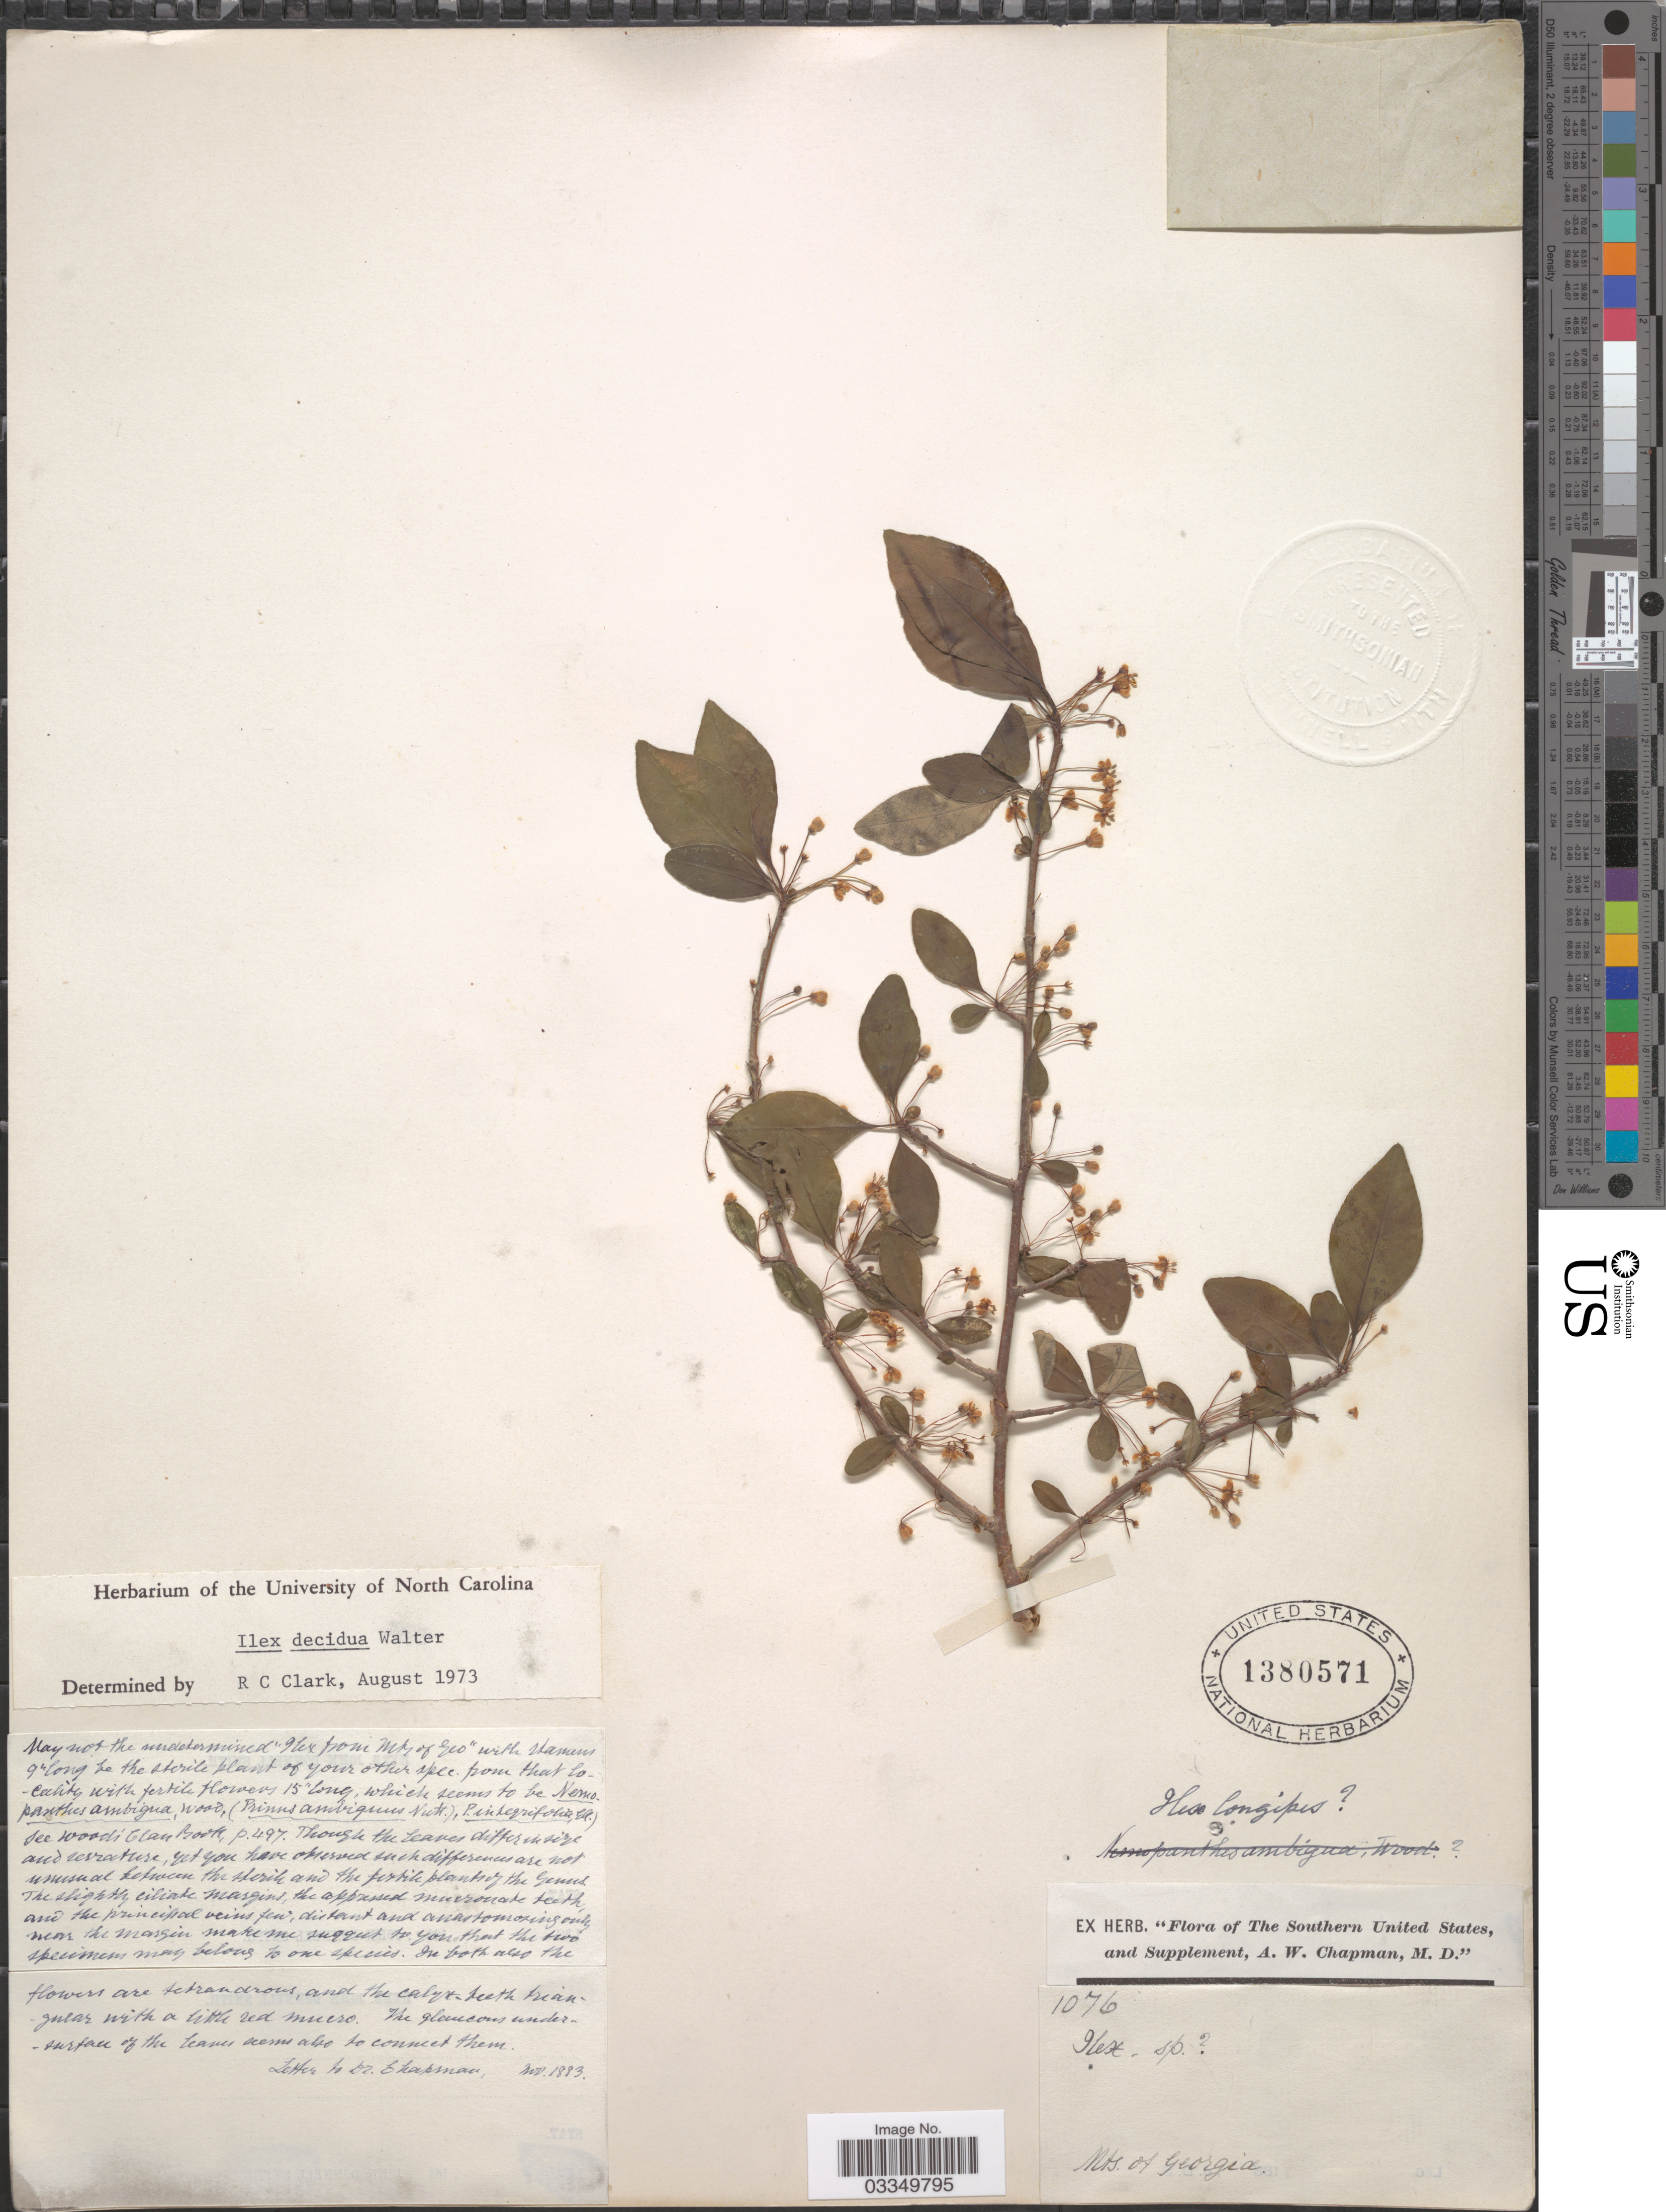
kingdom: Plantae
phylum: Tracheophyta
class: Magnoliopsida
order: Aquifoliales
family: Aquifoliaceae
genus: Ilex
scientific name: Ilex decidua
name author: Walter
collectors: ex herb. A.W. Chapman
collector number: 1076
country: United States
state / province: Georgia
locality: The Southern United States, and Supplement. Mts. of Georgia.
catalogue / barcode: US 1380571